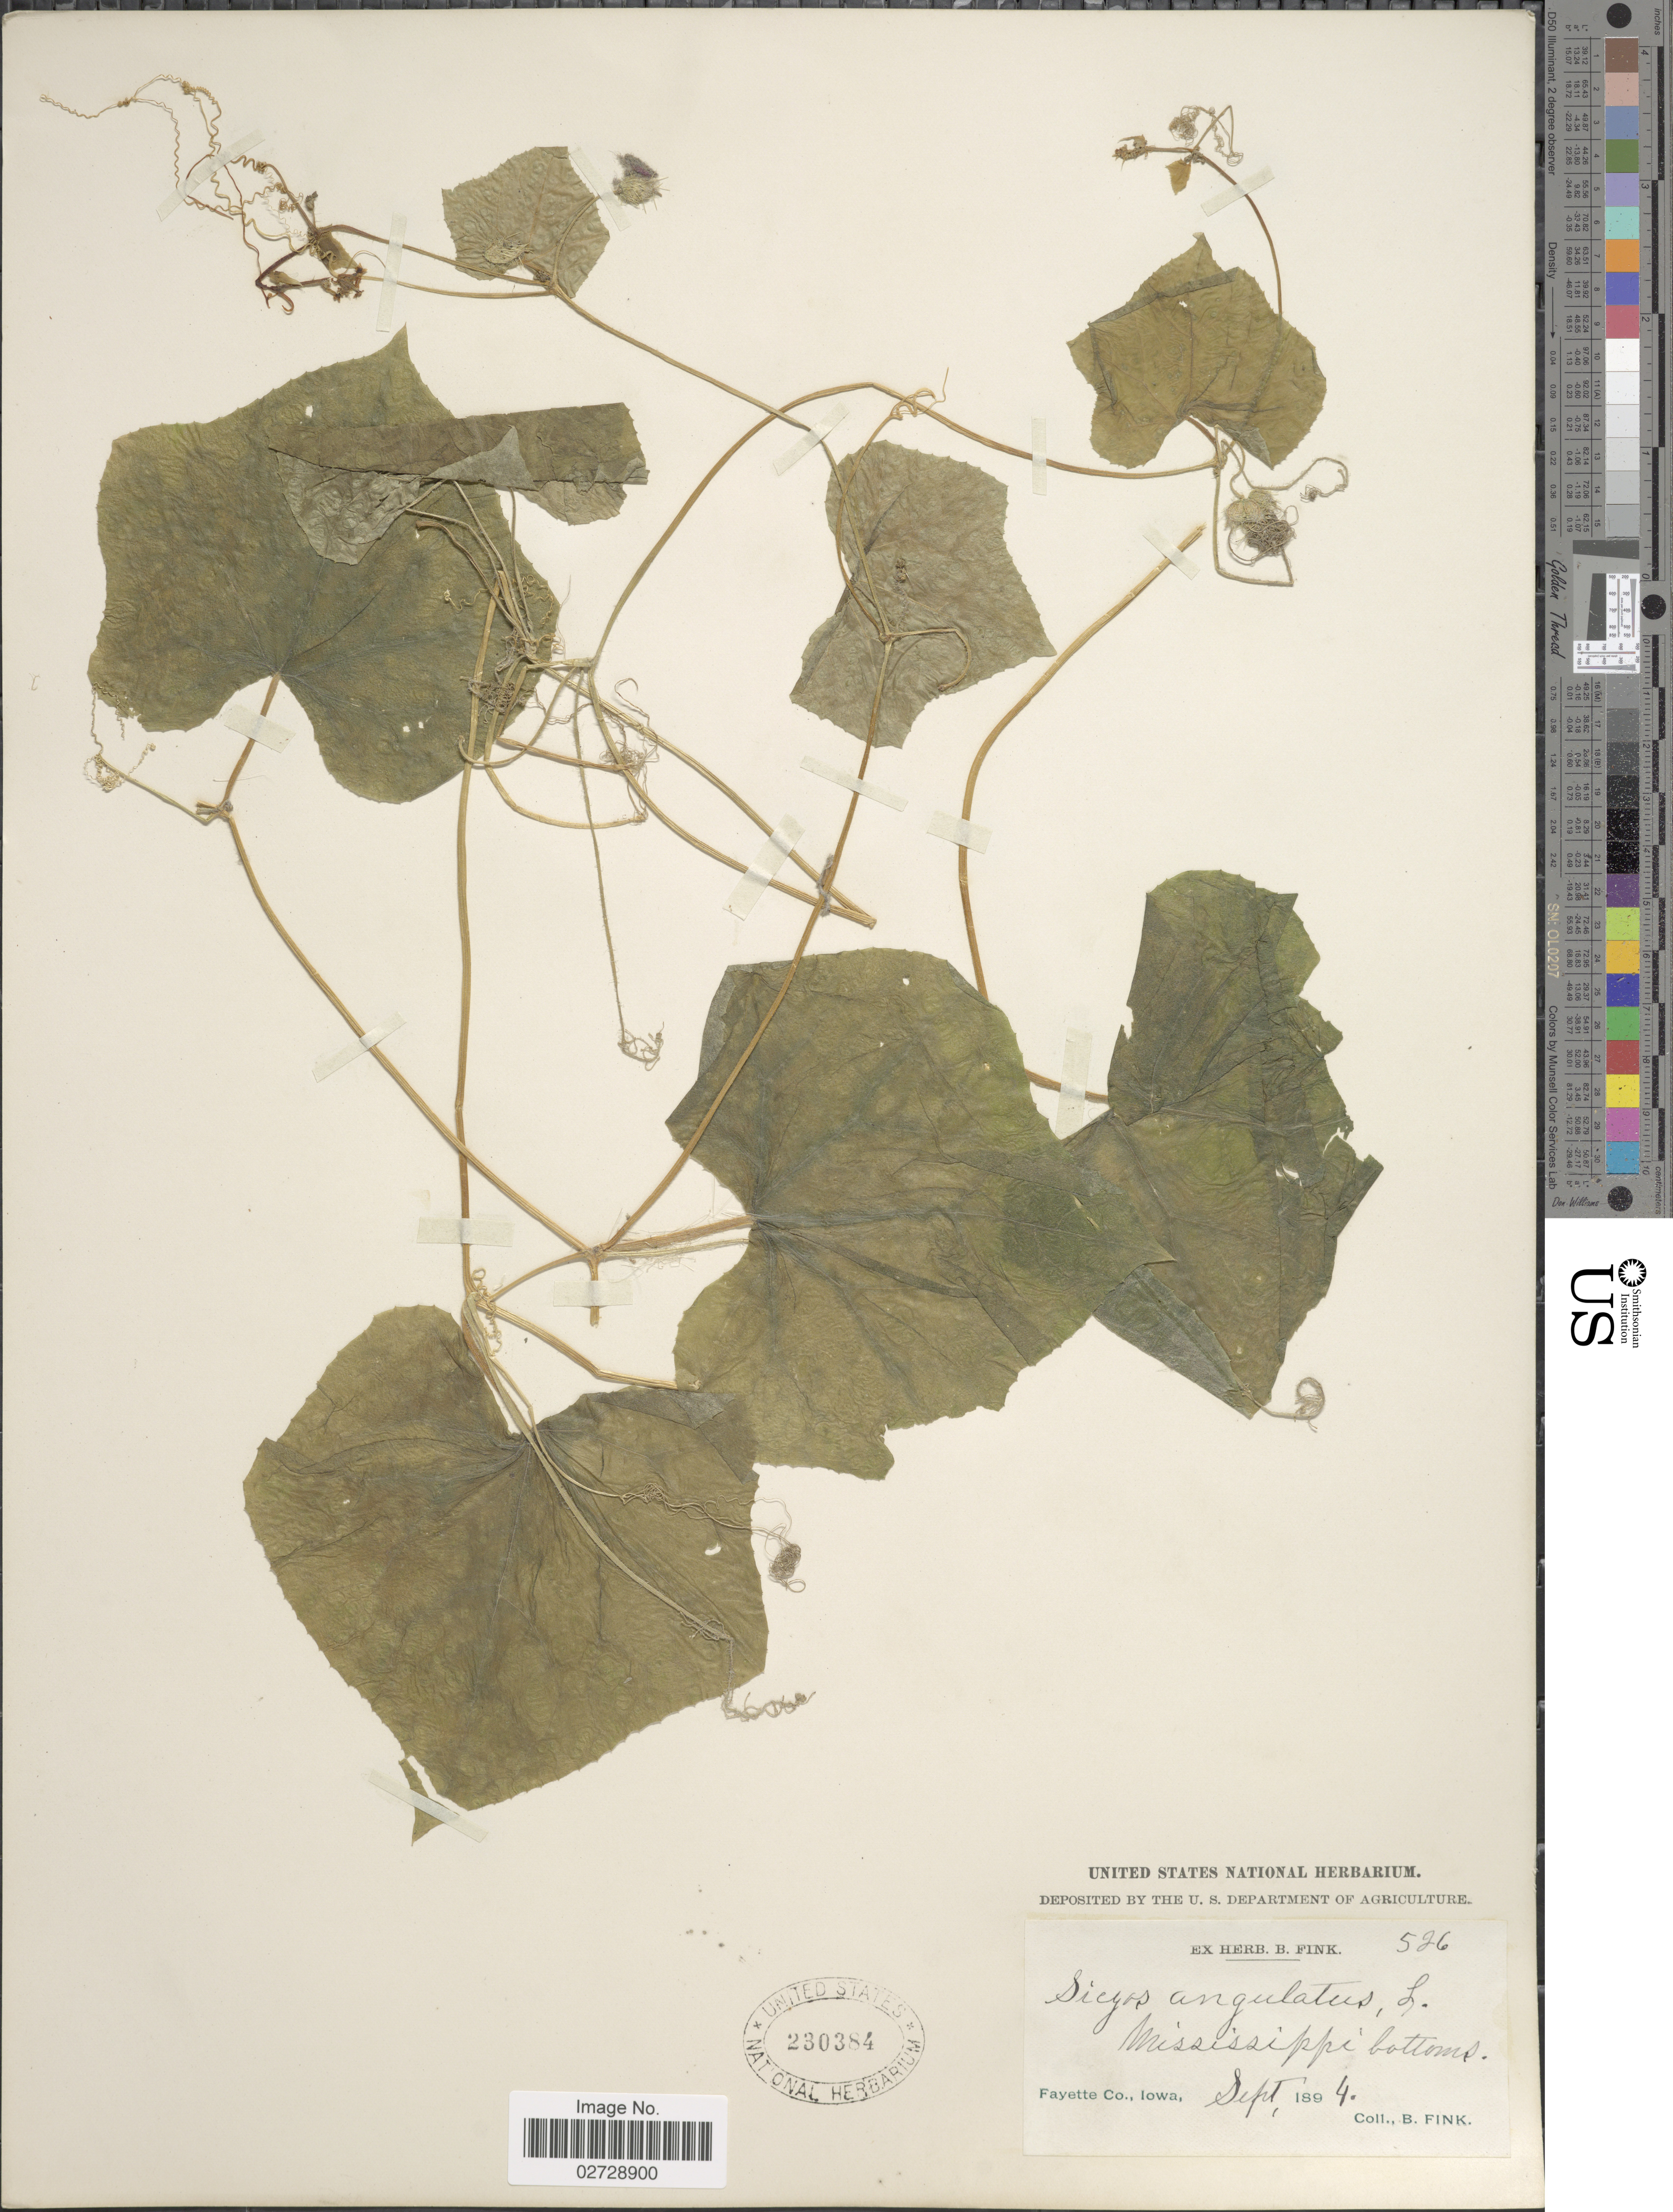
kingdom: Plantae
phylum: Tracheophyta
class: Magnoliopsida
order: Cucurbitales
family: Cucurbitaceae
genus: Sicyos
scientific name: Sicyos angulatus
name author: L.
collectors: B. Fink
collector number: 526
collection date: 1894-09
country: United States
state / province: Iowa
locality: Mississippi bottoms, Fayette Co.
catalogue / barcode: US 230384